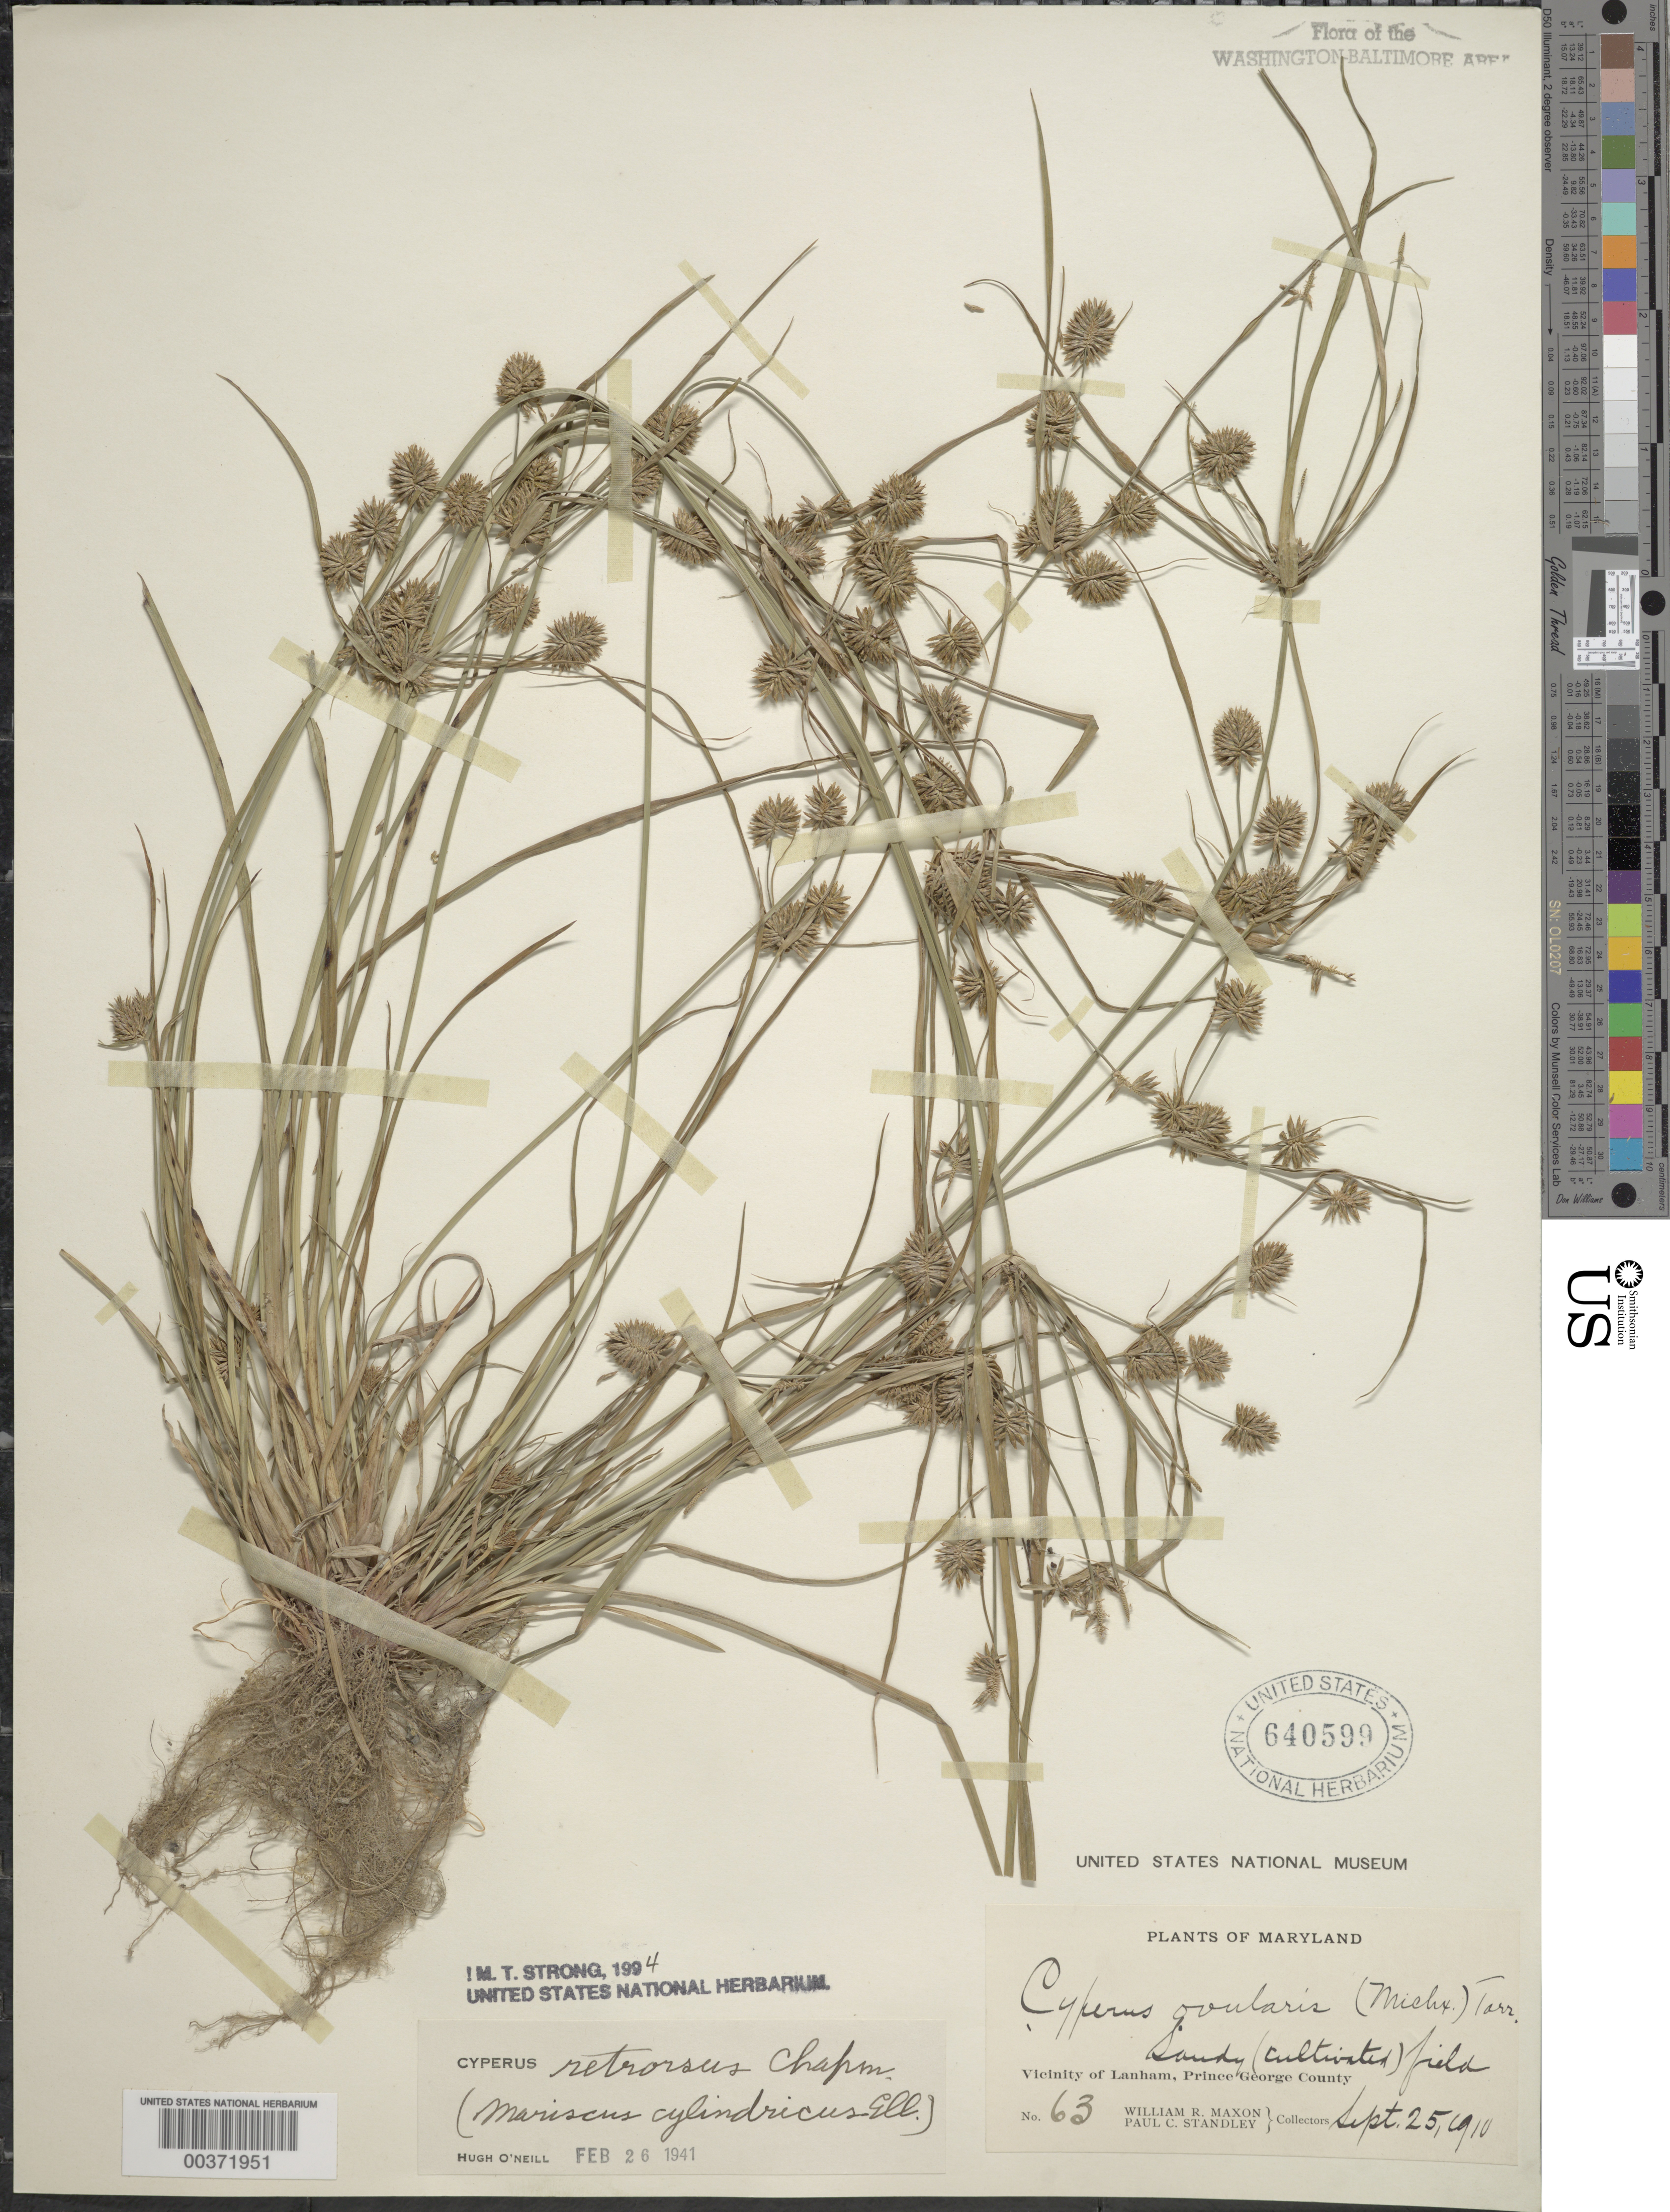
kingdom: Plantae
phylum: Tracheophyta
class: Liliopsida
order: Poales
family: Cyperaceae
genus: Cyperus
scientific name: Cyperus retrorsus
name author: Chapm.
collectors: W. R. Maxon & P. C. Standley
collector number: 63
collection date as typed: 25 Sep 1910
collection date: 1910-09-25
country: United States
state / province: Maryland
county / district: Prince George's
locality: Lanham vicinity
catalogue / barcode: US 640599